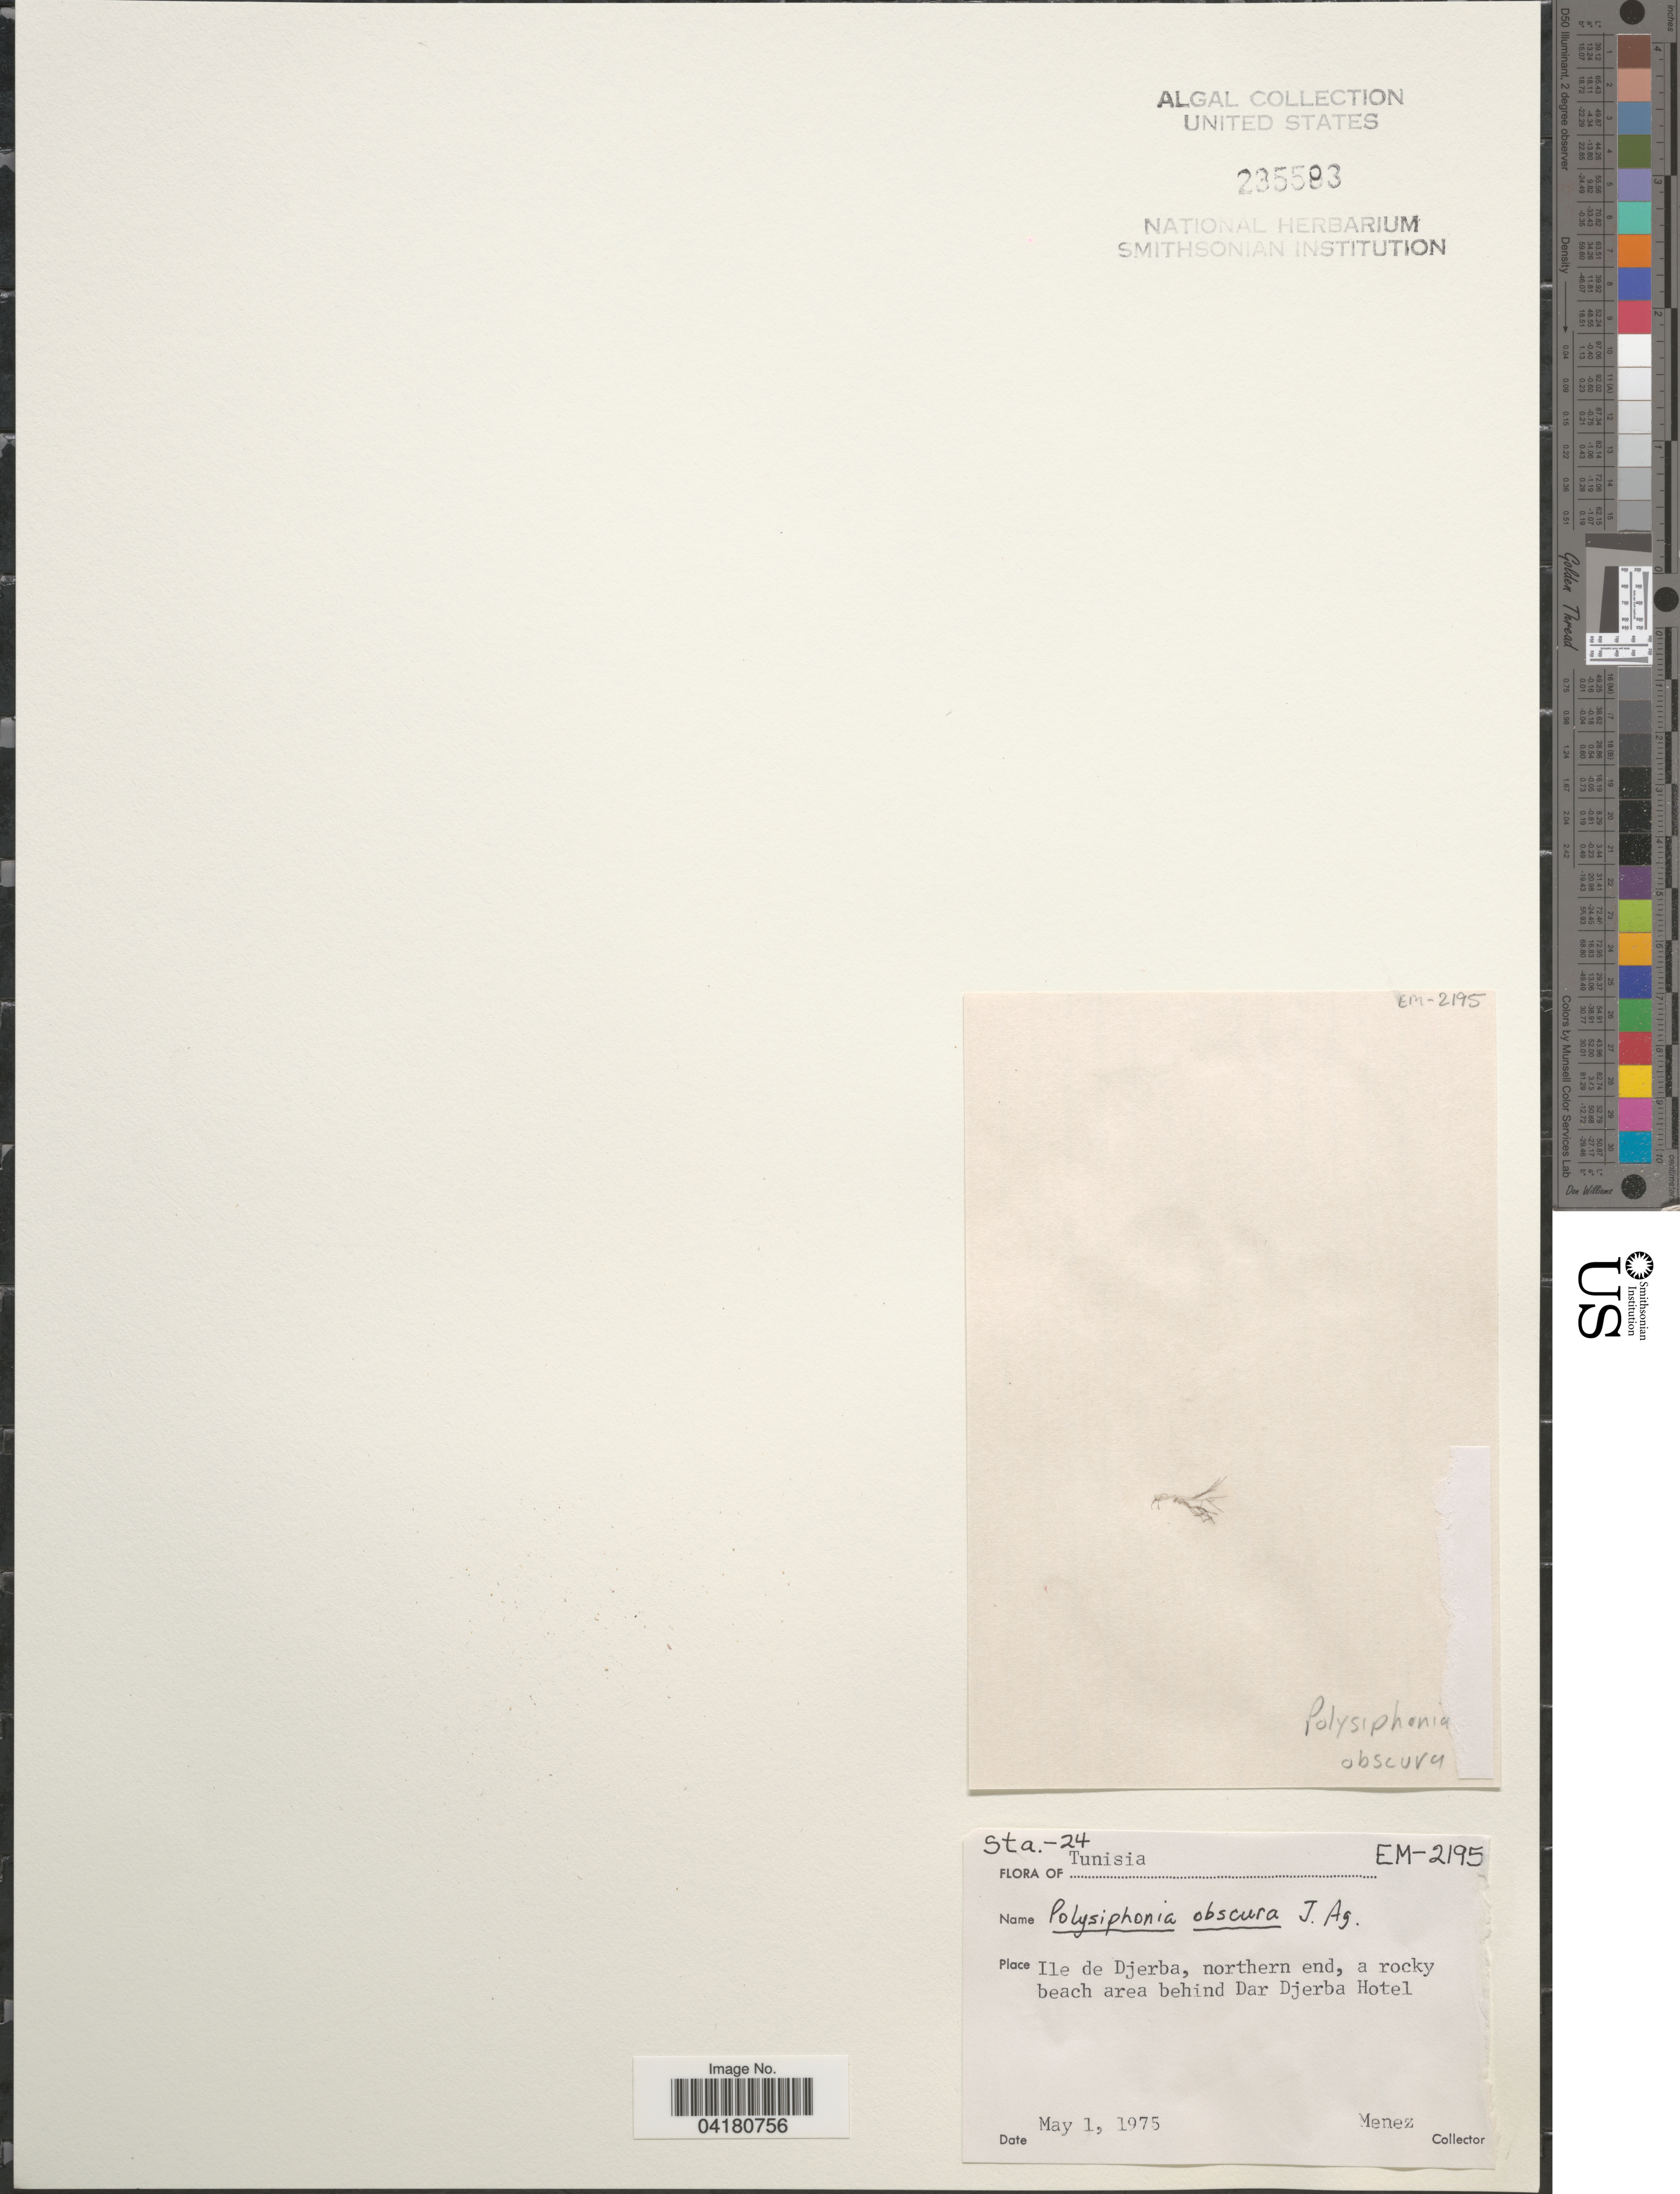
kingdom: Plantae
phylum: Rhodophyta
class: Florideophyceae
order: Ceramiales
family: Rhodomelaceae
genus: Lophosiphonia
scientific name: Lophosiphonia obscura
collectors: Menez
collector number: EM-2195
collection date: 1975-05-01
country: Tunisia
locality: Sta.-24. Ile de Djerba, northern end, a rocky beach area behind Dar Djerba Hotel.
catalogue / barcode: US 235583